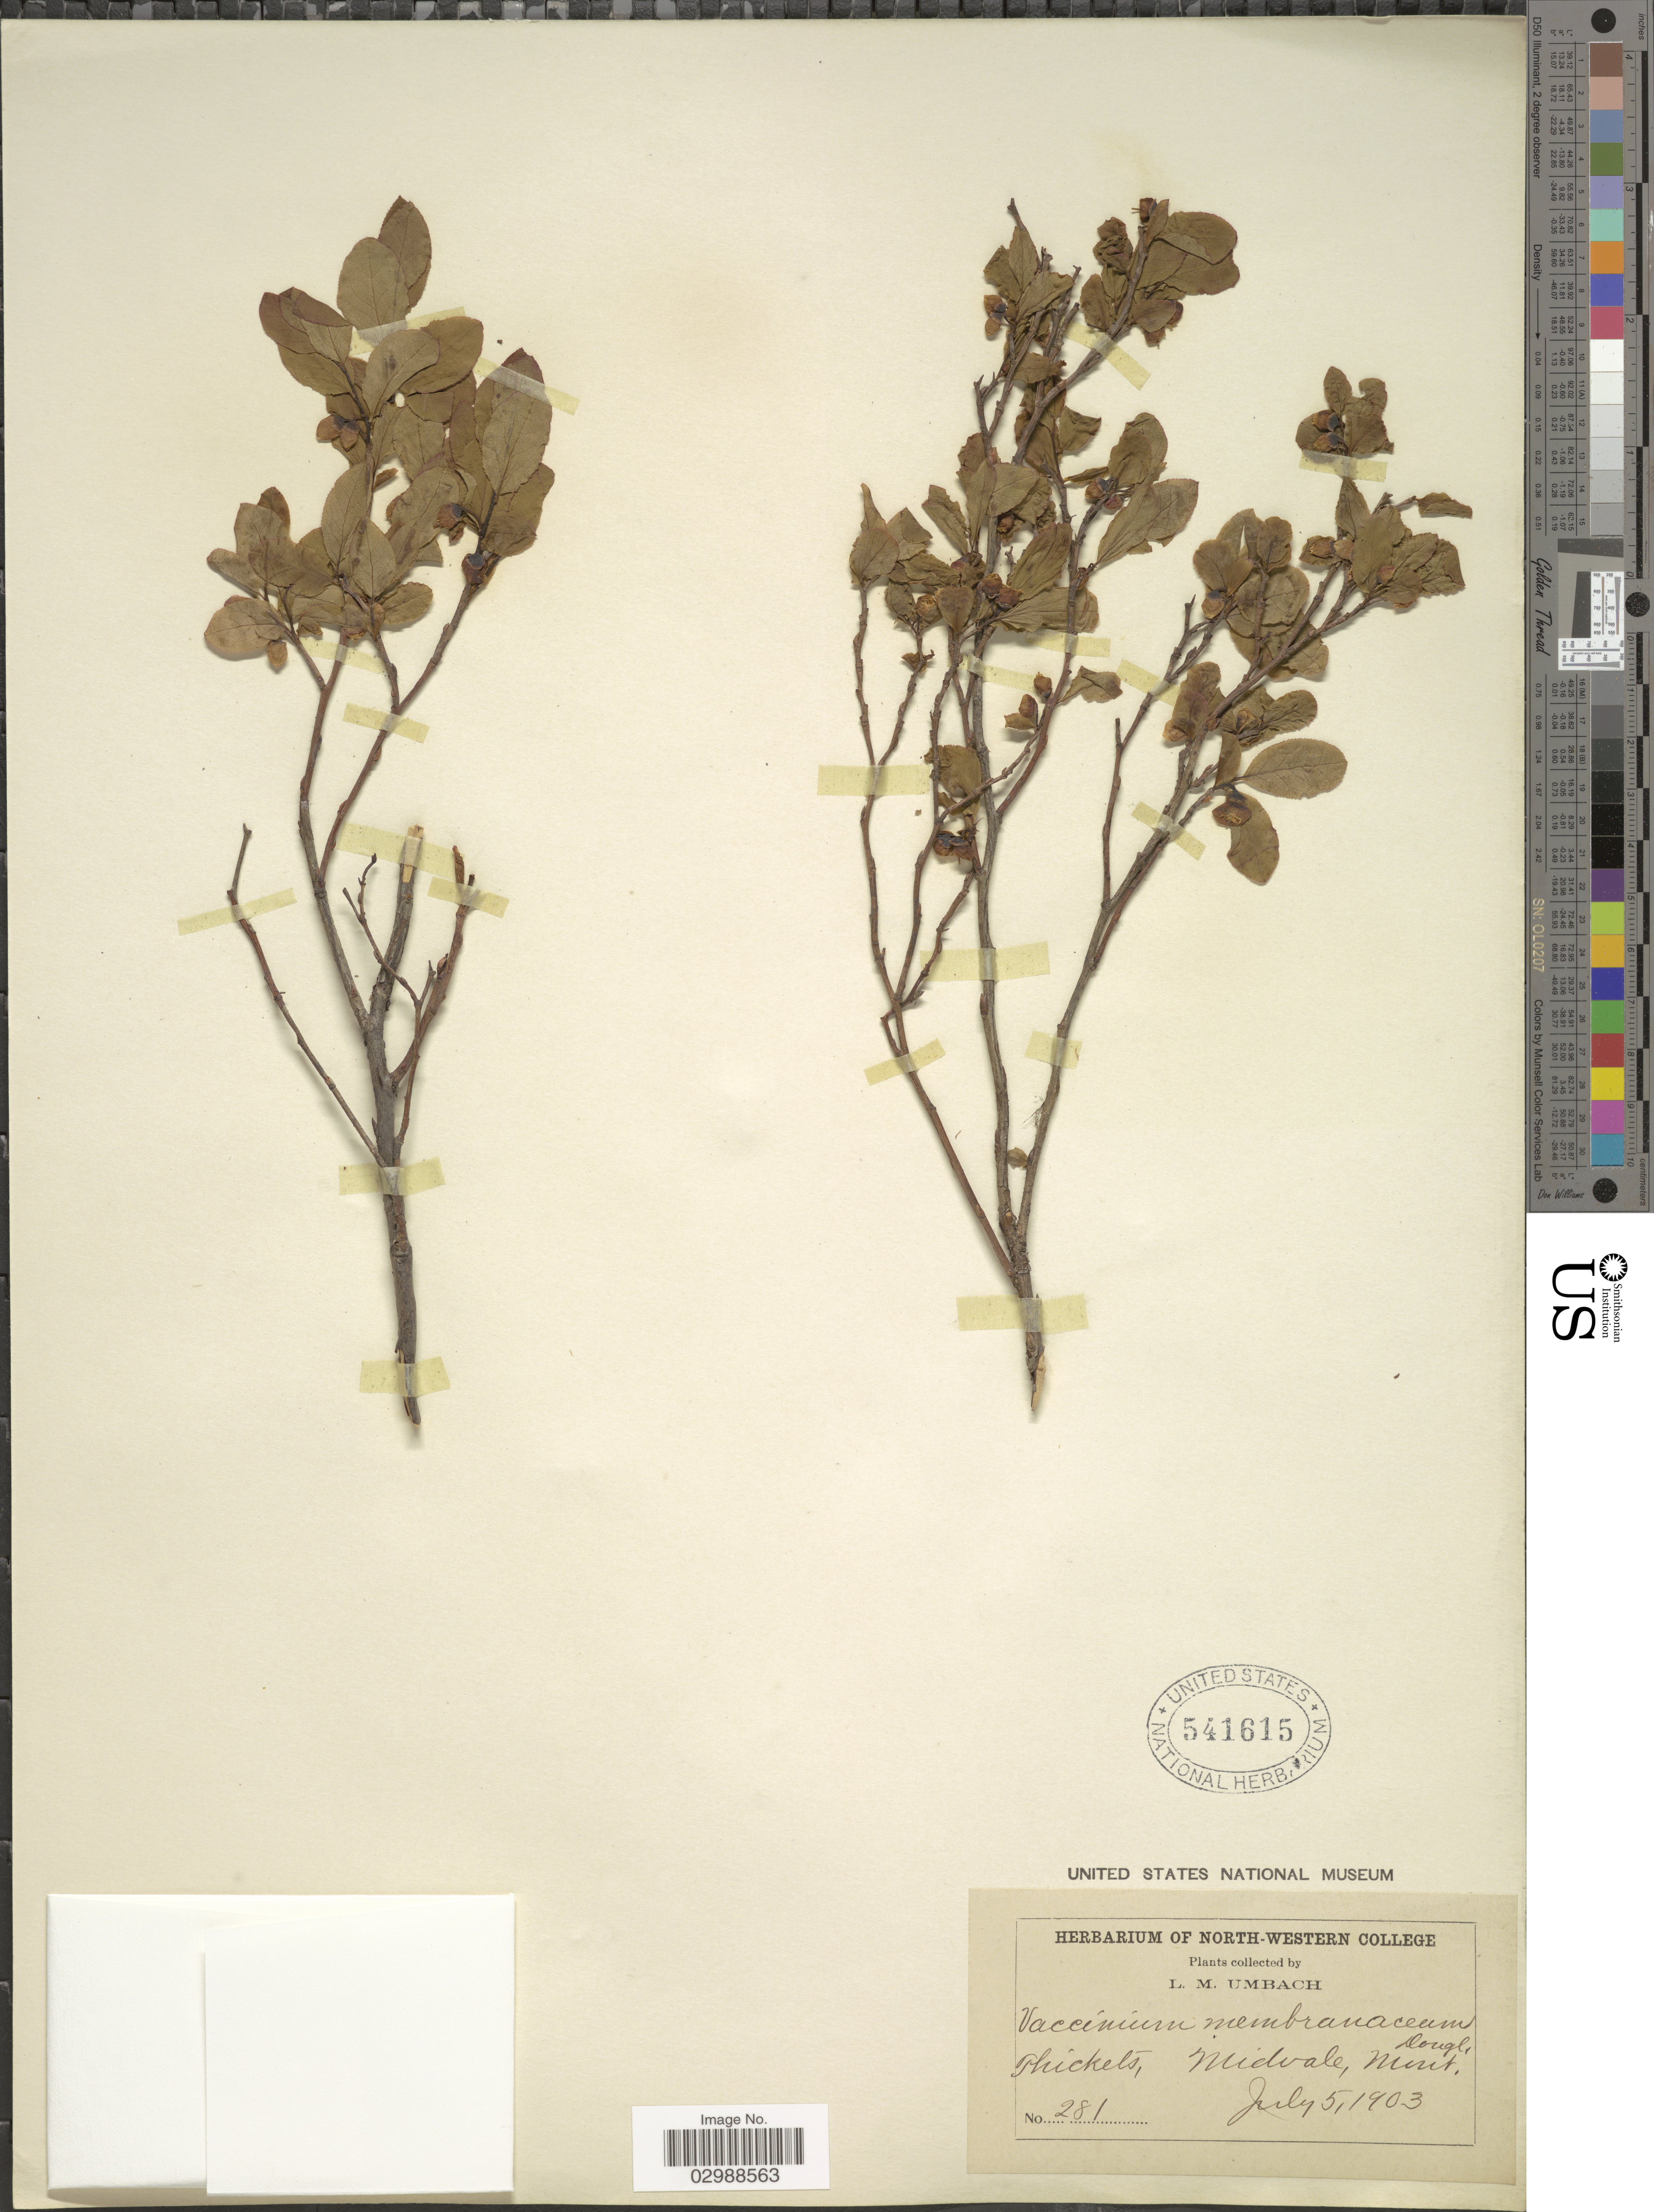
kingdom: Plantae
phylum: Tracheophyta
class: Magnoliopsida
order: Ericales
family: Ericaceae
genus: Vaccinium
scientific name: Vaccinium membranaceum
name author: Douglas ex Torr.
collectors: L. M. Umbach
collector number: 281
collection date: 1903-07-05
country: United States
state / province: Montana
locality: Midvale, Mont.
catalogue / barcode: US 541615